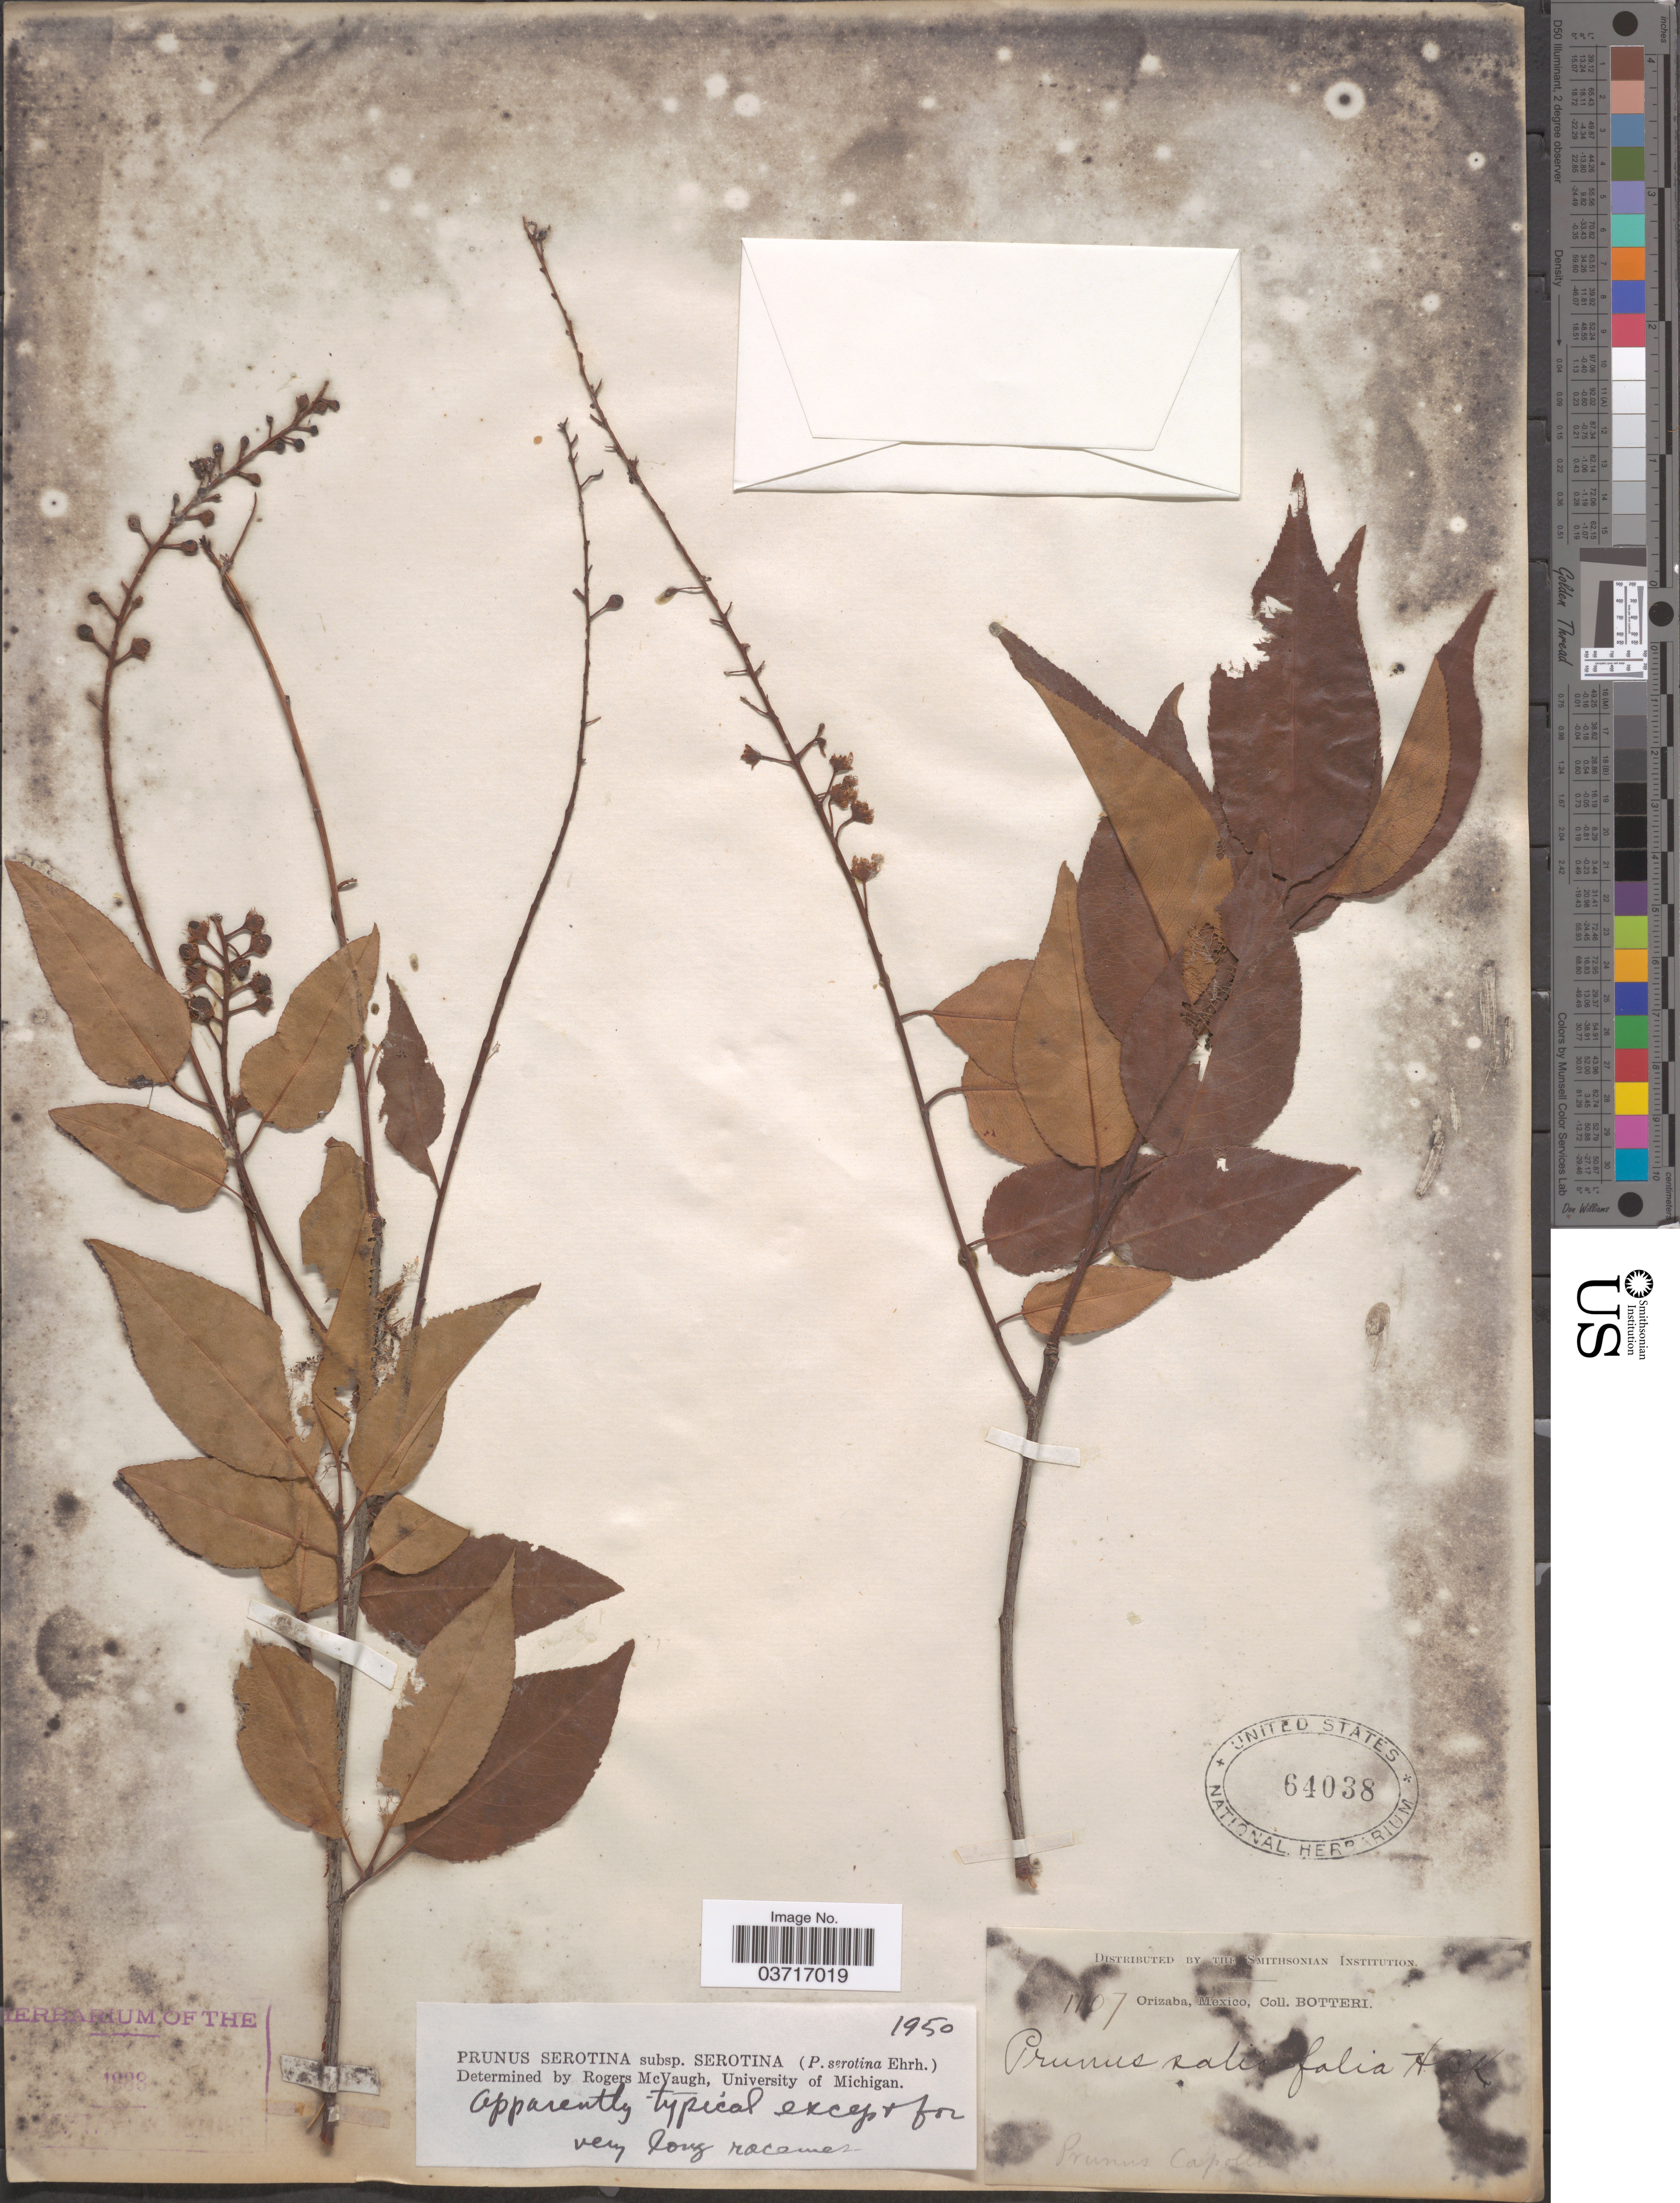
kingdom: Plantae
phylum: Tracheophyta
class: Magnoliopsida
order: Rosales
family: Rosaceae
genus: Prunus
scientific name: Prunus serotina var. serotina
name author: Ehrh.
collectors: -. Botteri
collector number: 1107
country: Mexico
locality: Orizaba.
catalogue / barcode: US 64038